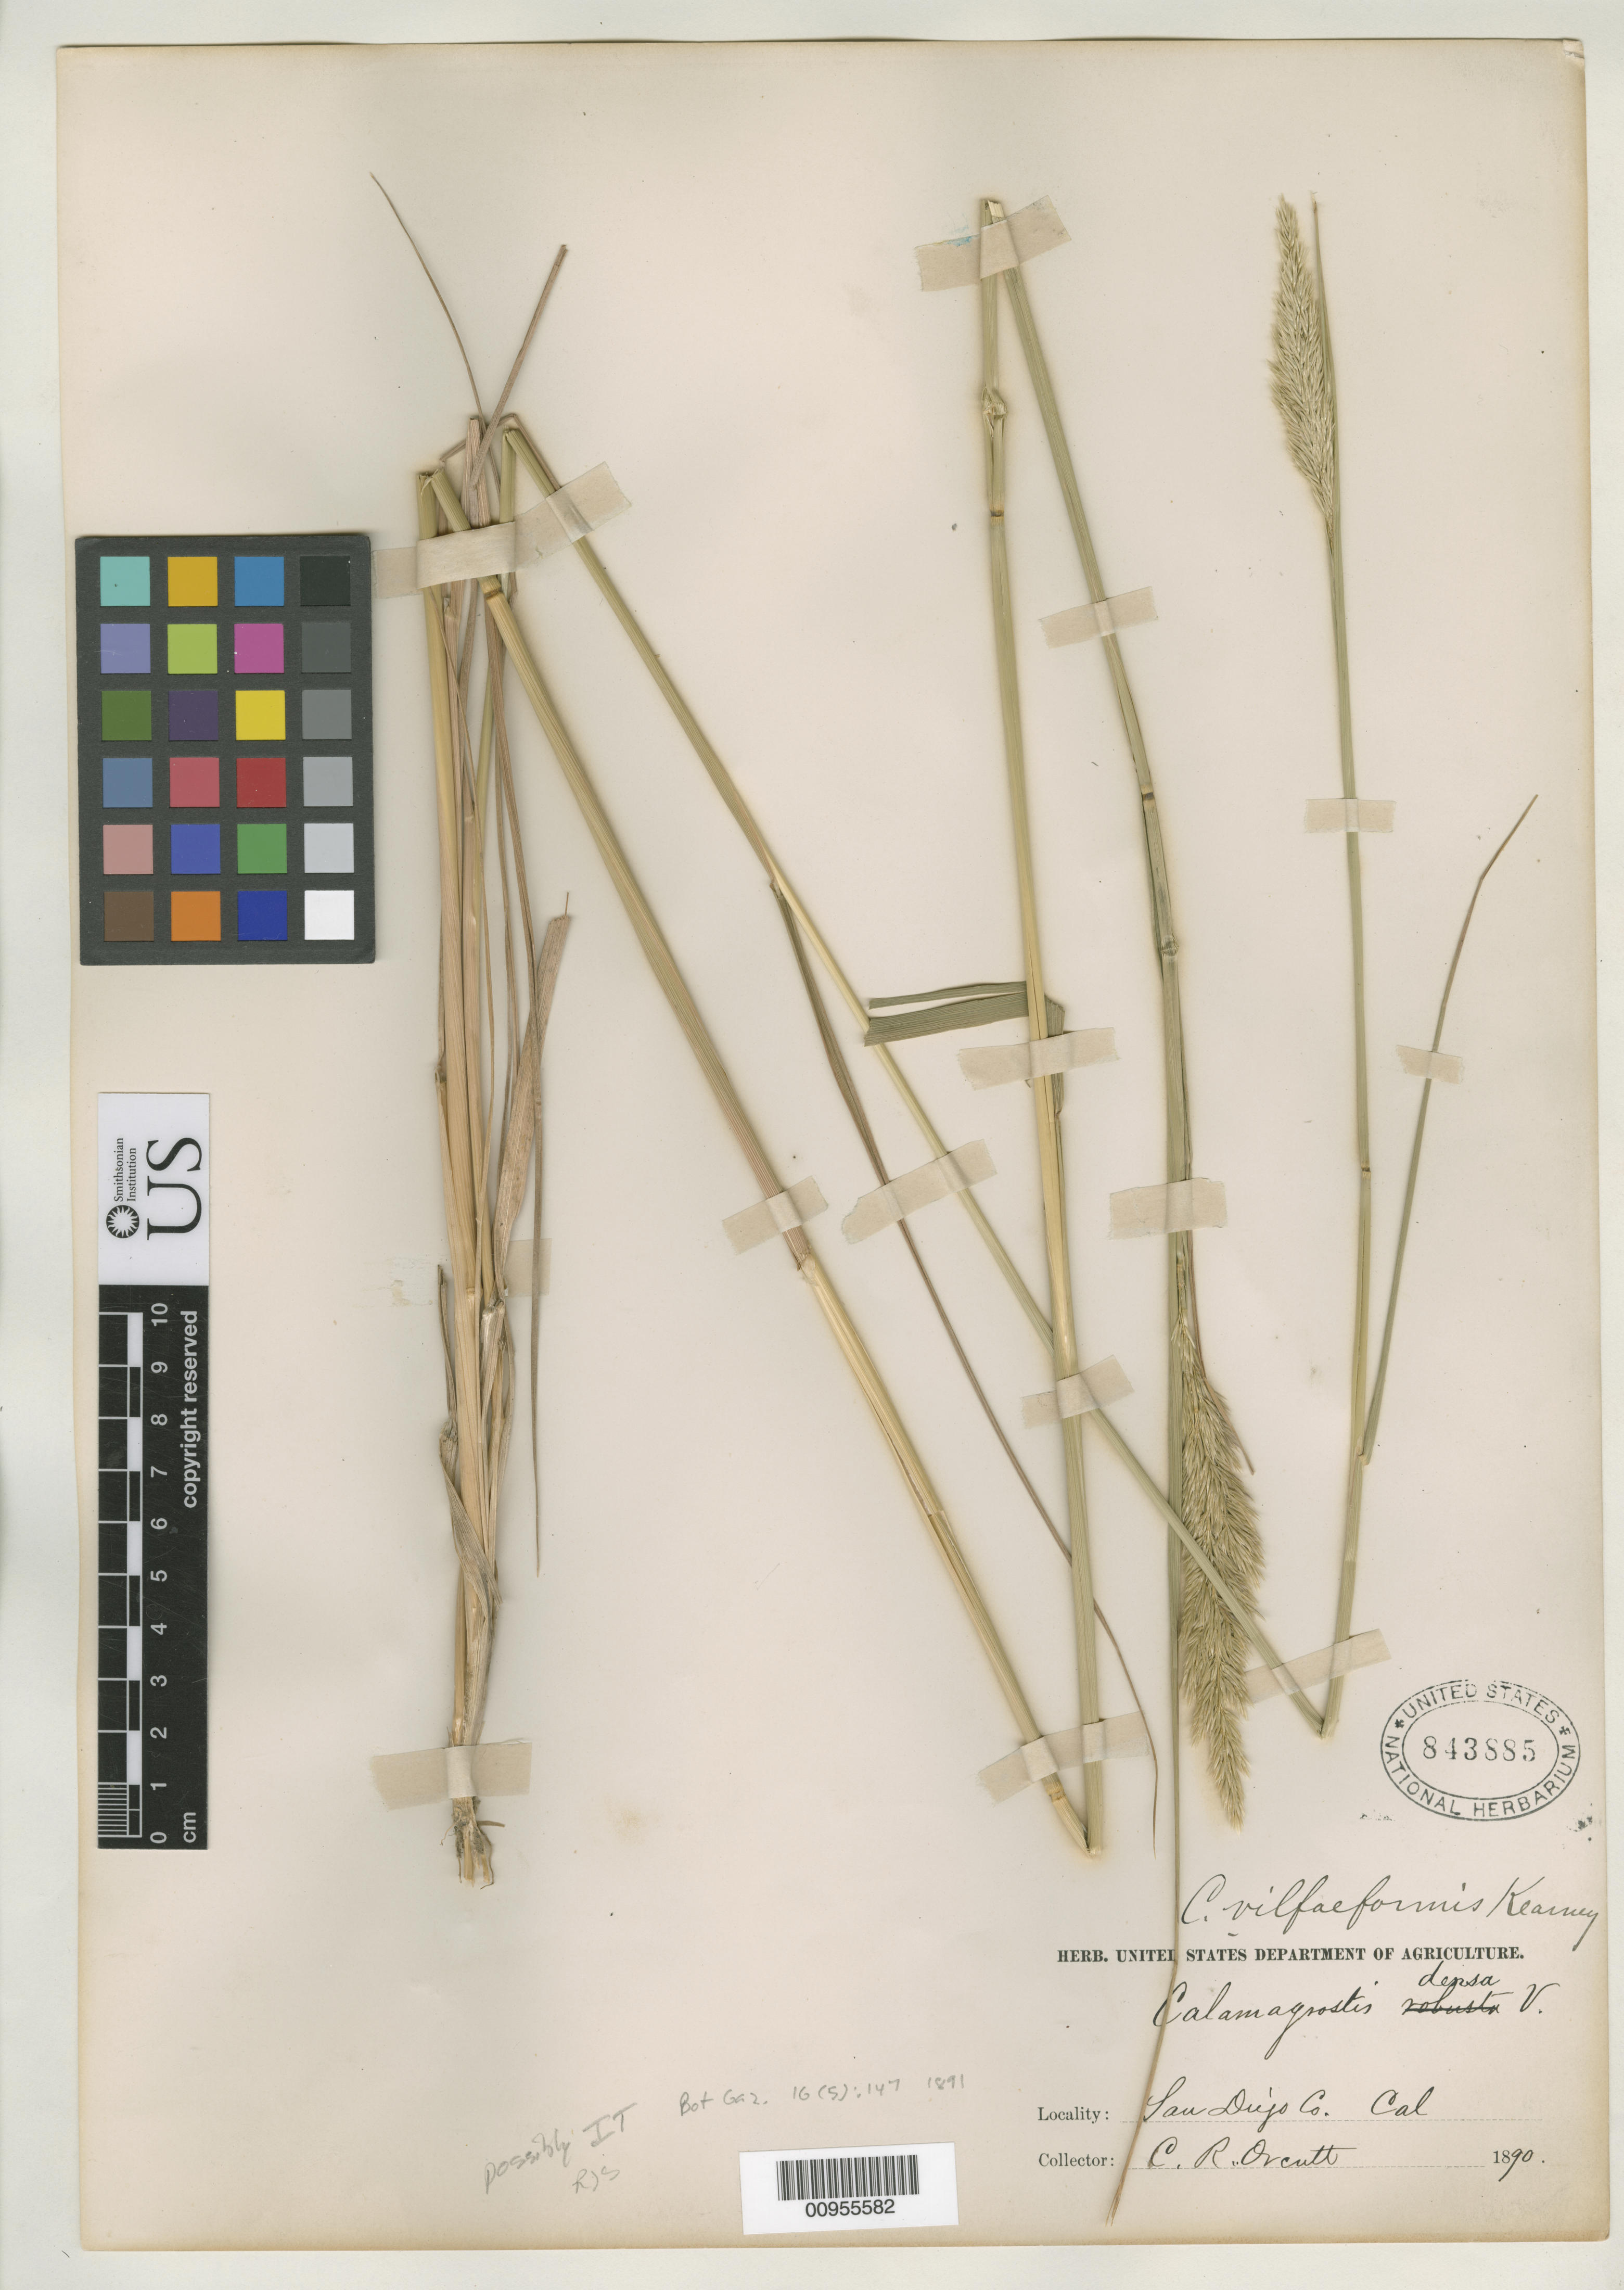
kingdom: Plantae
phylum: Tracheophyta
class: Liliopsida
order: Poales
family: Poaceae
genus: Calamagrostis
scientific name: Calamagrostis densus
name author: Vasey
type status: Possible Isotype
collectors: C. R. Orcutt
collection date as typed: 1889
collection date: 1889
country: United States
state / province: California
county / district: San Diego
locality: San Diego co. Cal.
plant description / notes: Also a [possible] type of Calamagrostis vilfiformis Kearney, nom. illeg. superfl.; Published [as "vilfaeformis"] as superfluous "new name" for Calamagrostis densa Vasey, "not Deyeuxia densa Benth."; Also a [possible] type of Calamagrostis densa Vasey.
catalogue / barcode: US 843885